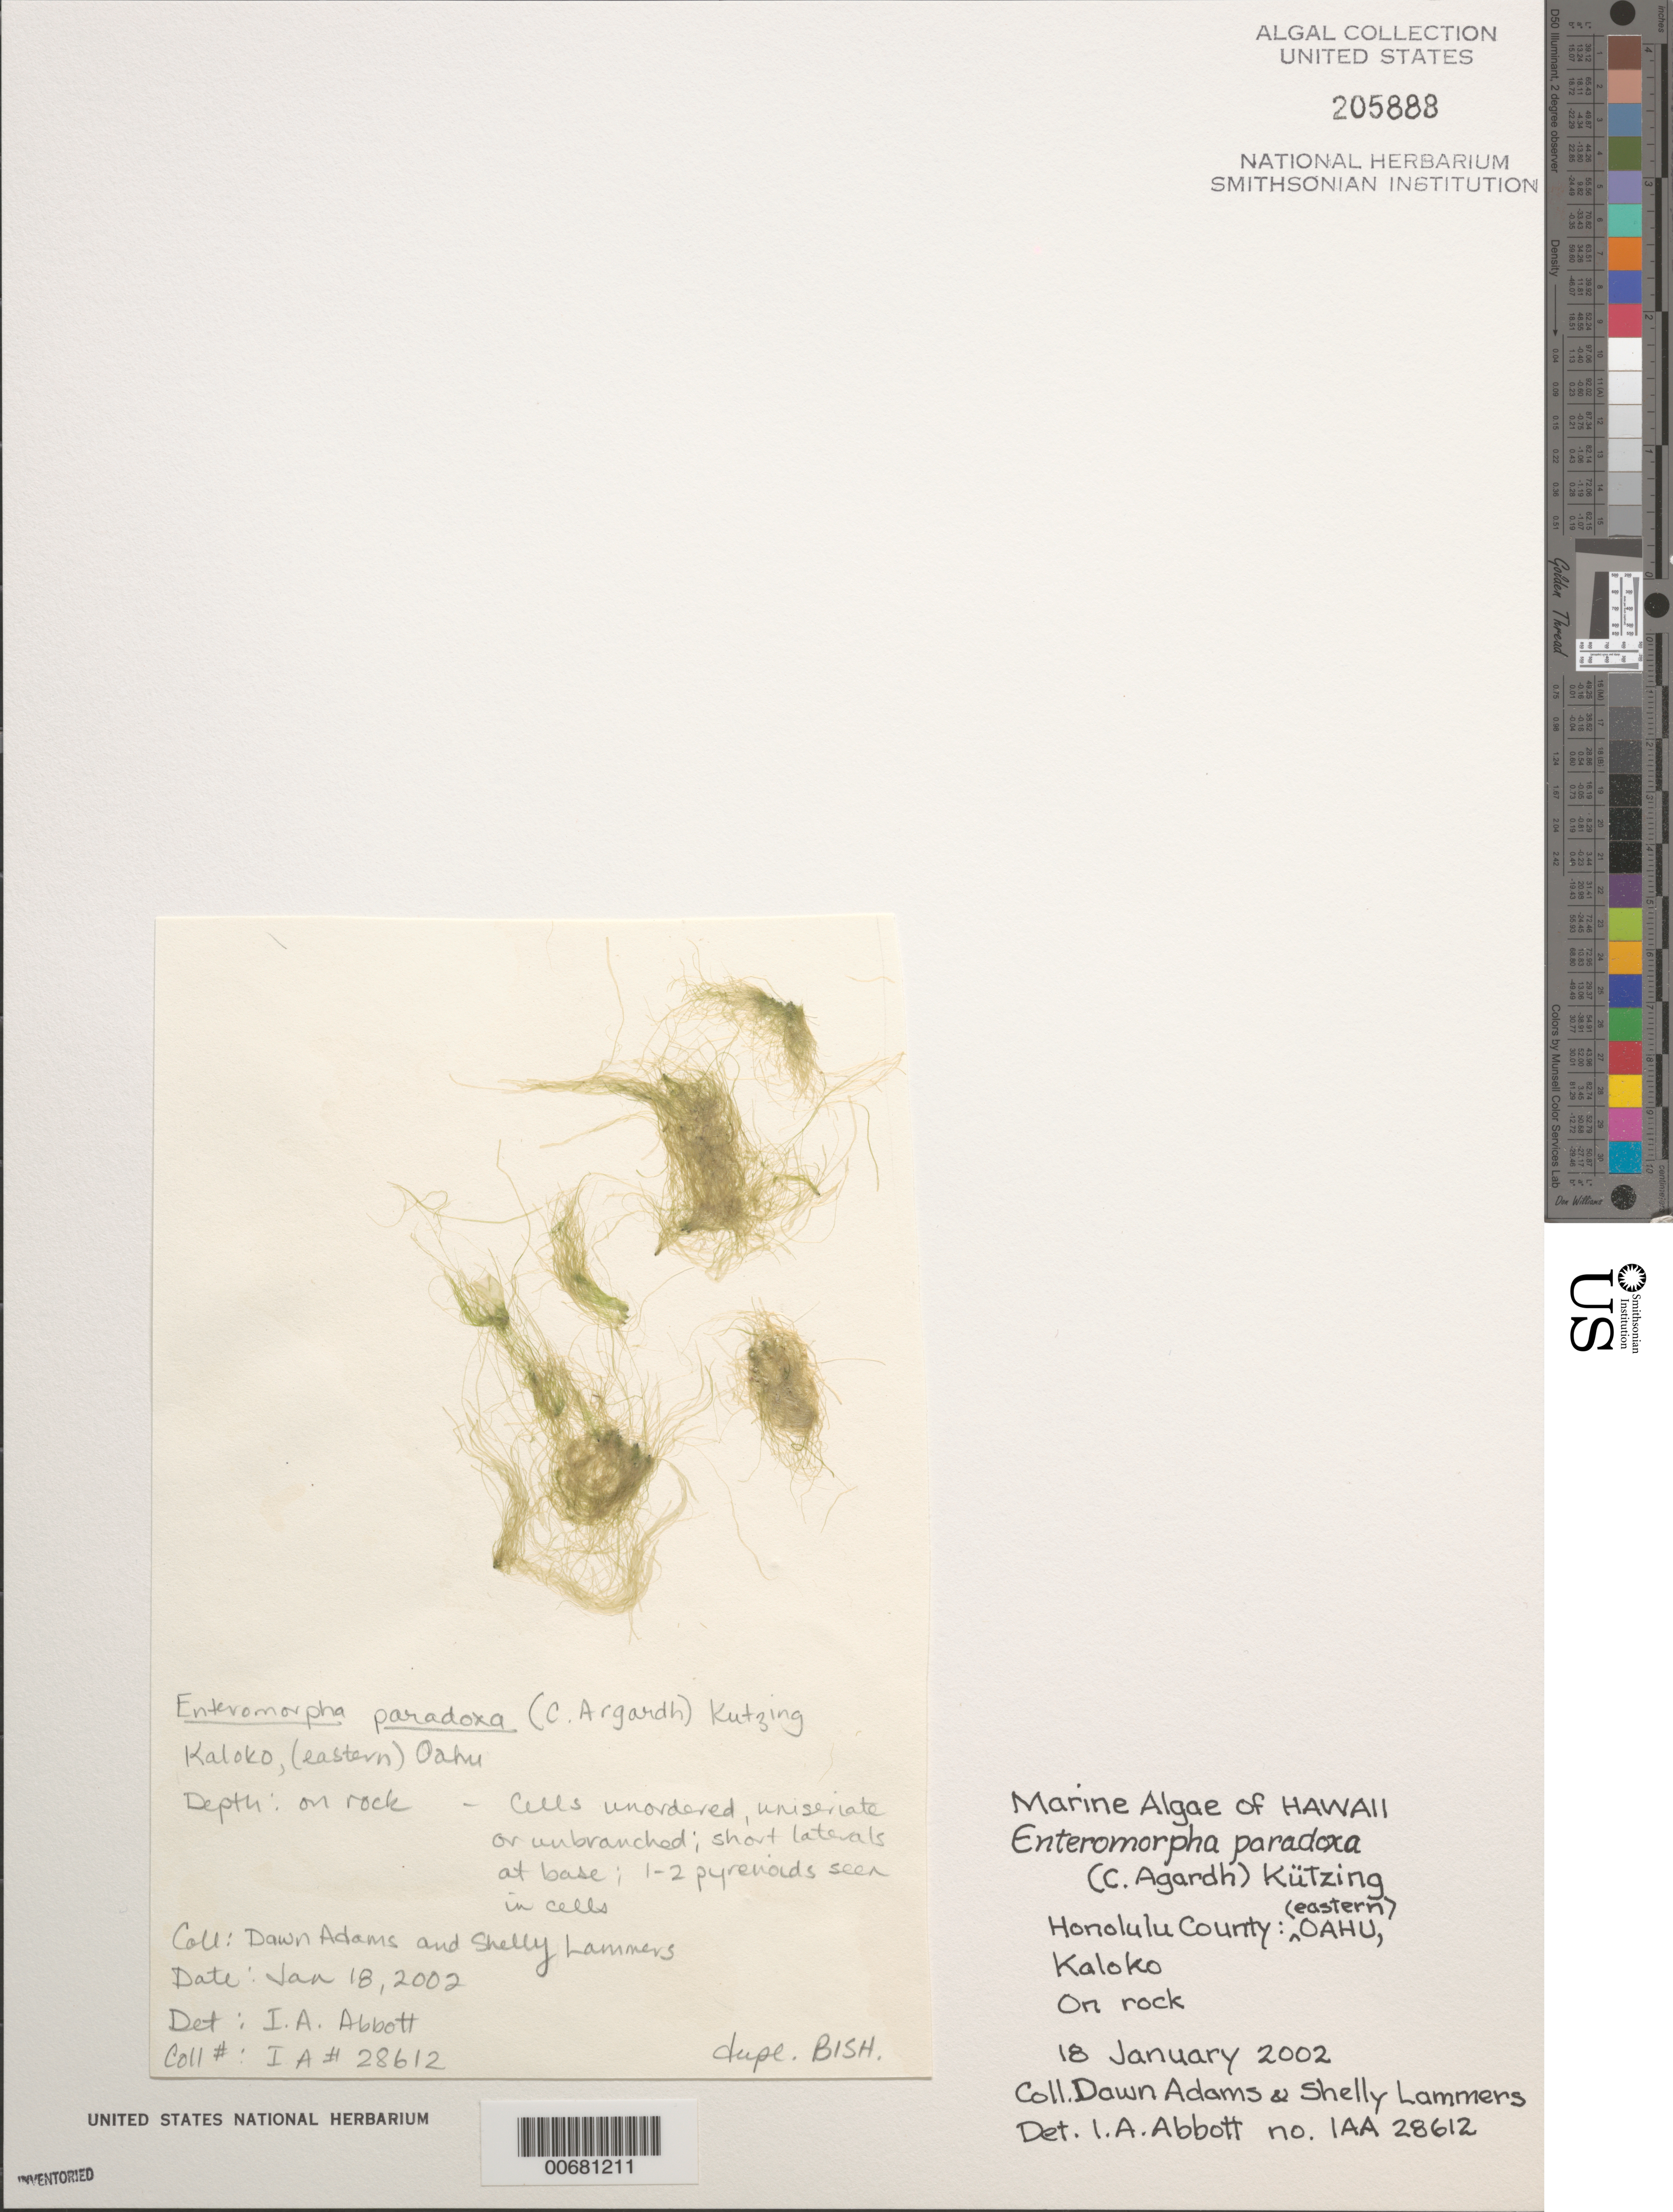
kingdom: Plantae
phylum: Chlorophyta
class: Ulvophyceae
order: Ulvales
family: Ulvaceae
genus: Ulva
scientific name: Ulva flexuosa subsp. paradoxa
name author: (C. Agardh) M.J. Wynne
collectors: D. Adams & S. Lammers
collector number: IAA 28612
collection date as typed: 18 Jan 2002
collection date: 2002-01-18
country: United States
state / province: Hawaii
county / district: Honolulu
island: Oahu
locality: Kaloko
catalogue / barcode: US 205888